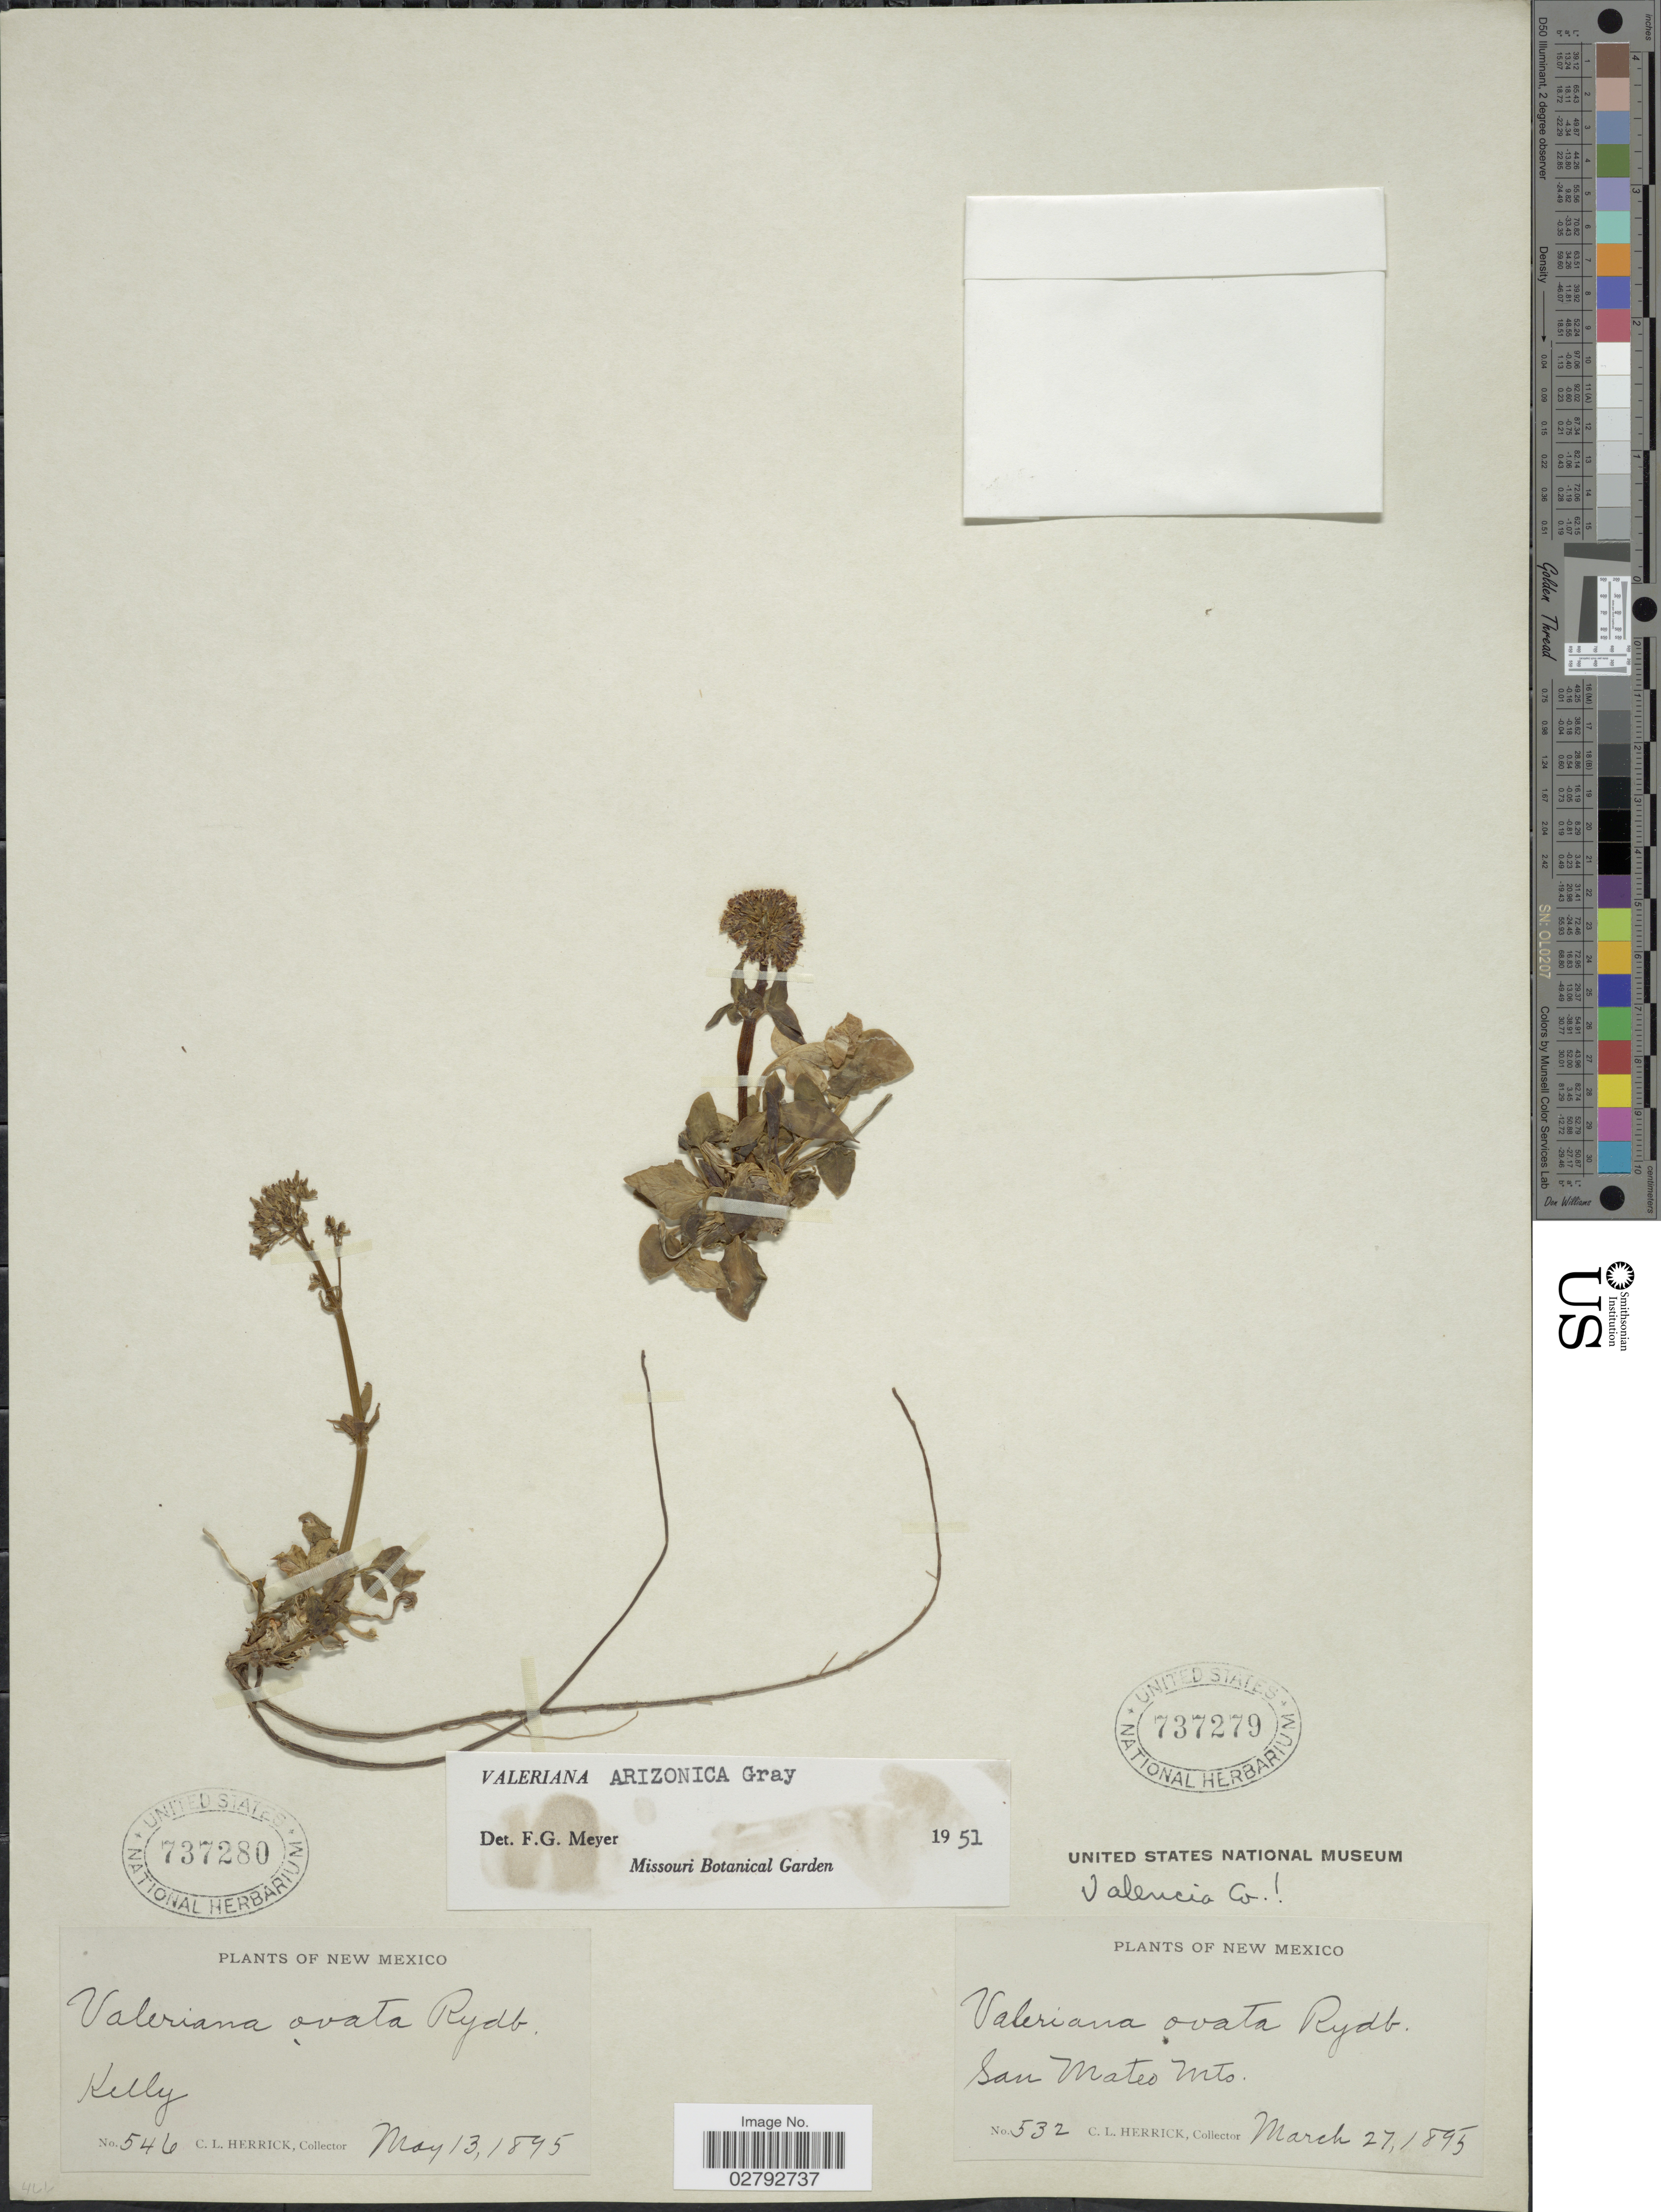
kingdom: Plantae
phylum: Tracheophyta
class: Magnoliopsida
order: Dipsacales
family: Caprifoliaceae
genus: Valeriana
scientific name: Valeriana arizonica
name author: A. Gray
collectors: C. Herrick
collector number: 532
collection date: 1895-03-27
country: United States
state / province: New Mexico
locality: San Mateo Mts. Valencio Co.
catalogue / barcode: US 737279